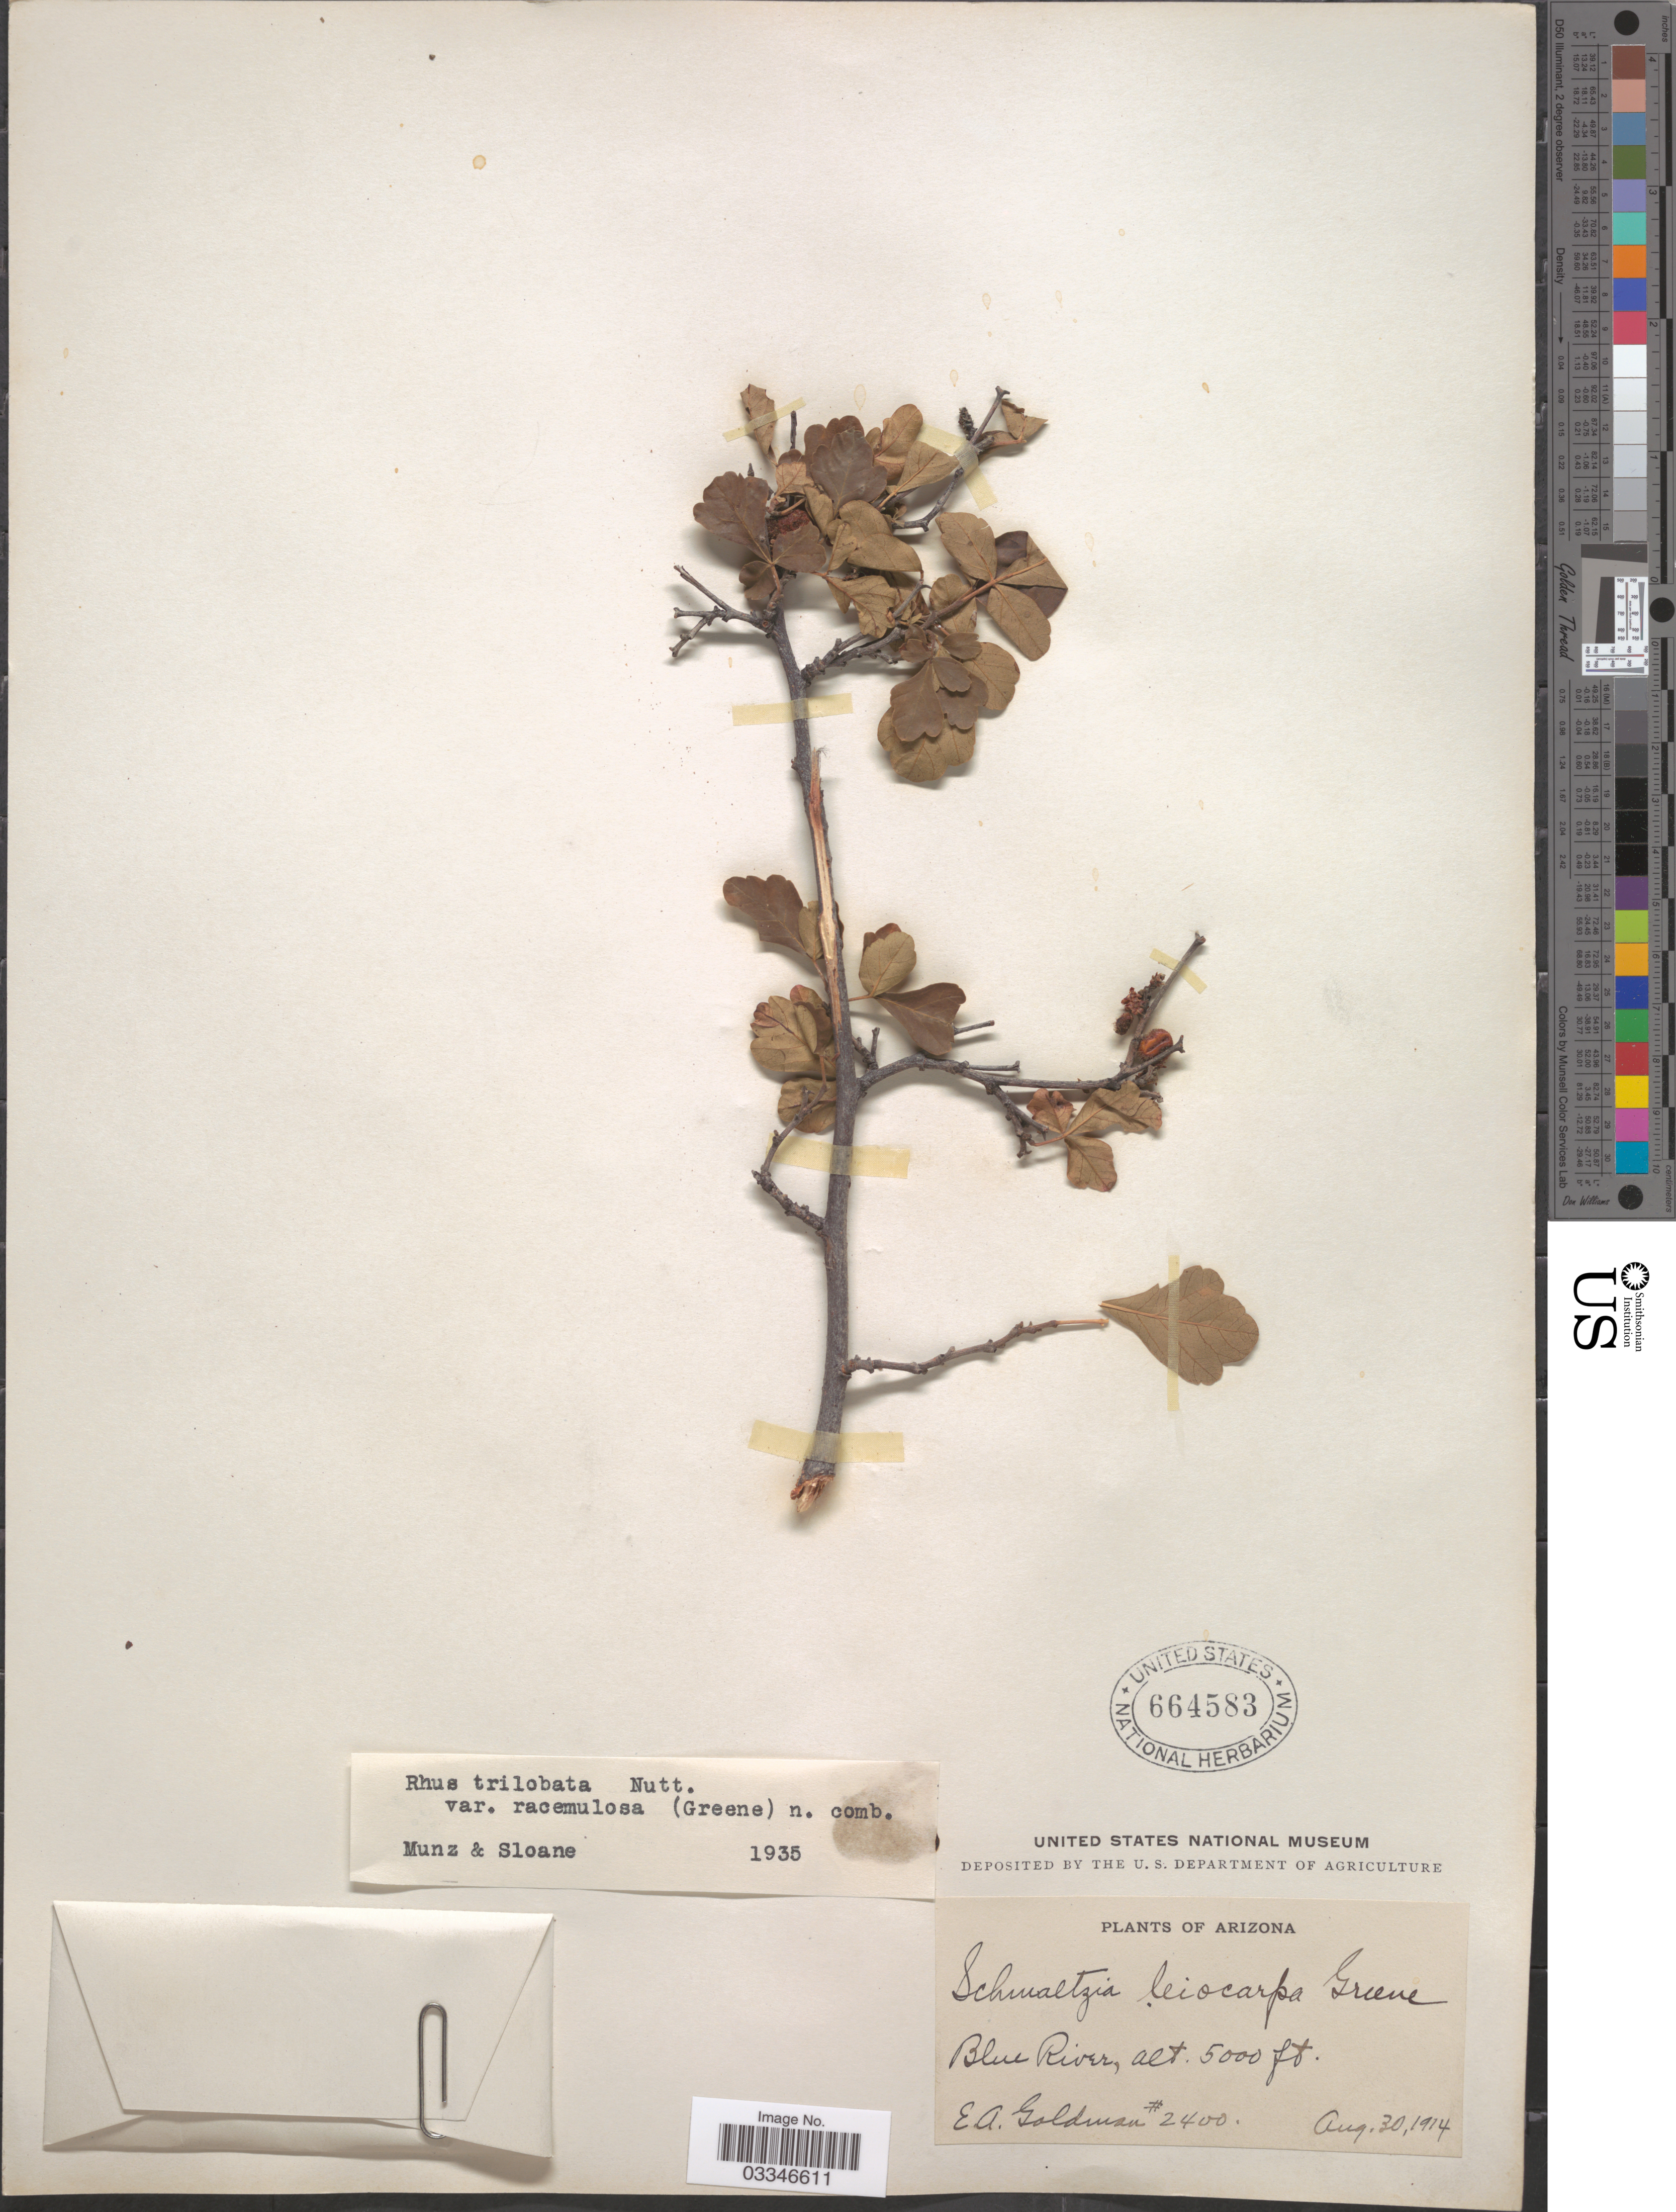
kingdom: Plantae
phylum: Tracheophyta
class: Magnoliopsida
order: Sapindales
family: Anacardiaceae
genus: Rhus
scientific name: Rhus trilobata var. racemulosa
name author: (Greene) F.A. Barkley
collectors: E. A. Goldman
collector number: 2400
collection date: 1914-08-30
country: United States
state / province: Arizona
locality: Blue River.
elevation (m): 1524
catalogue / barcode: US 664583